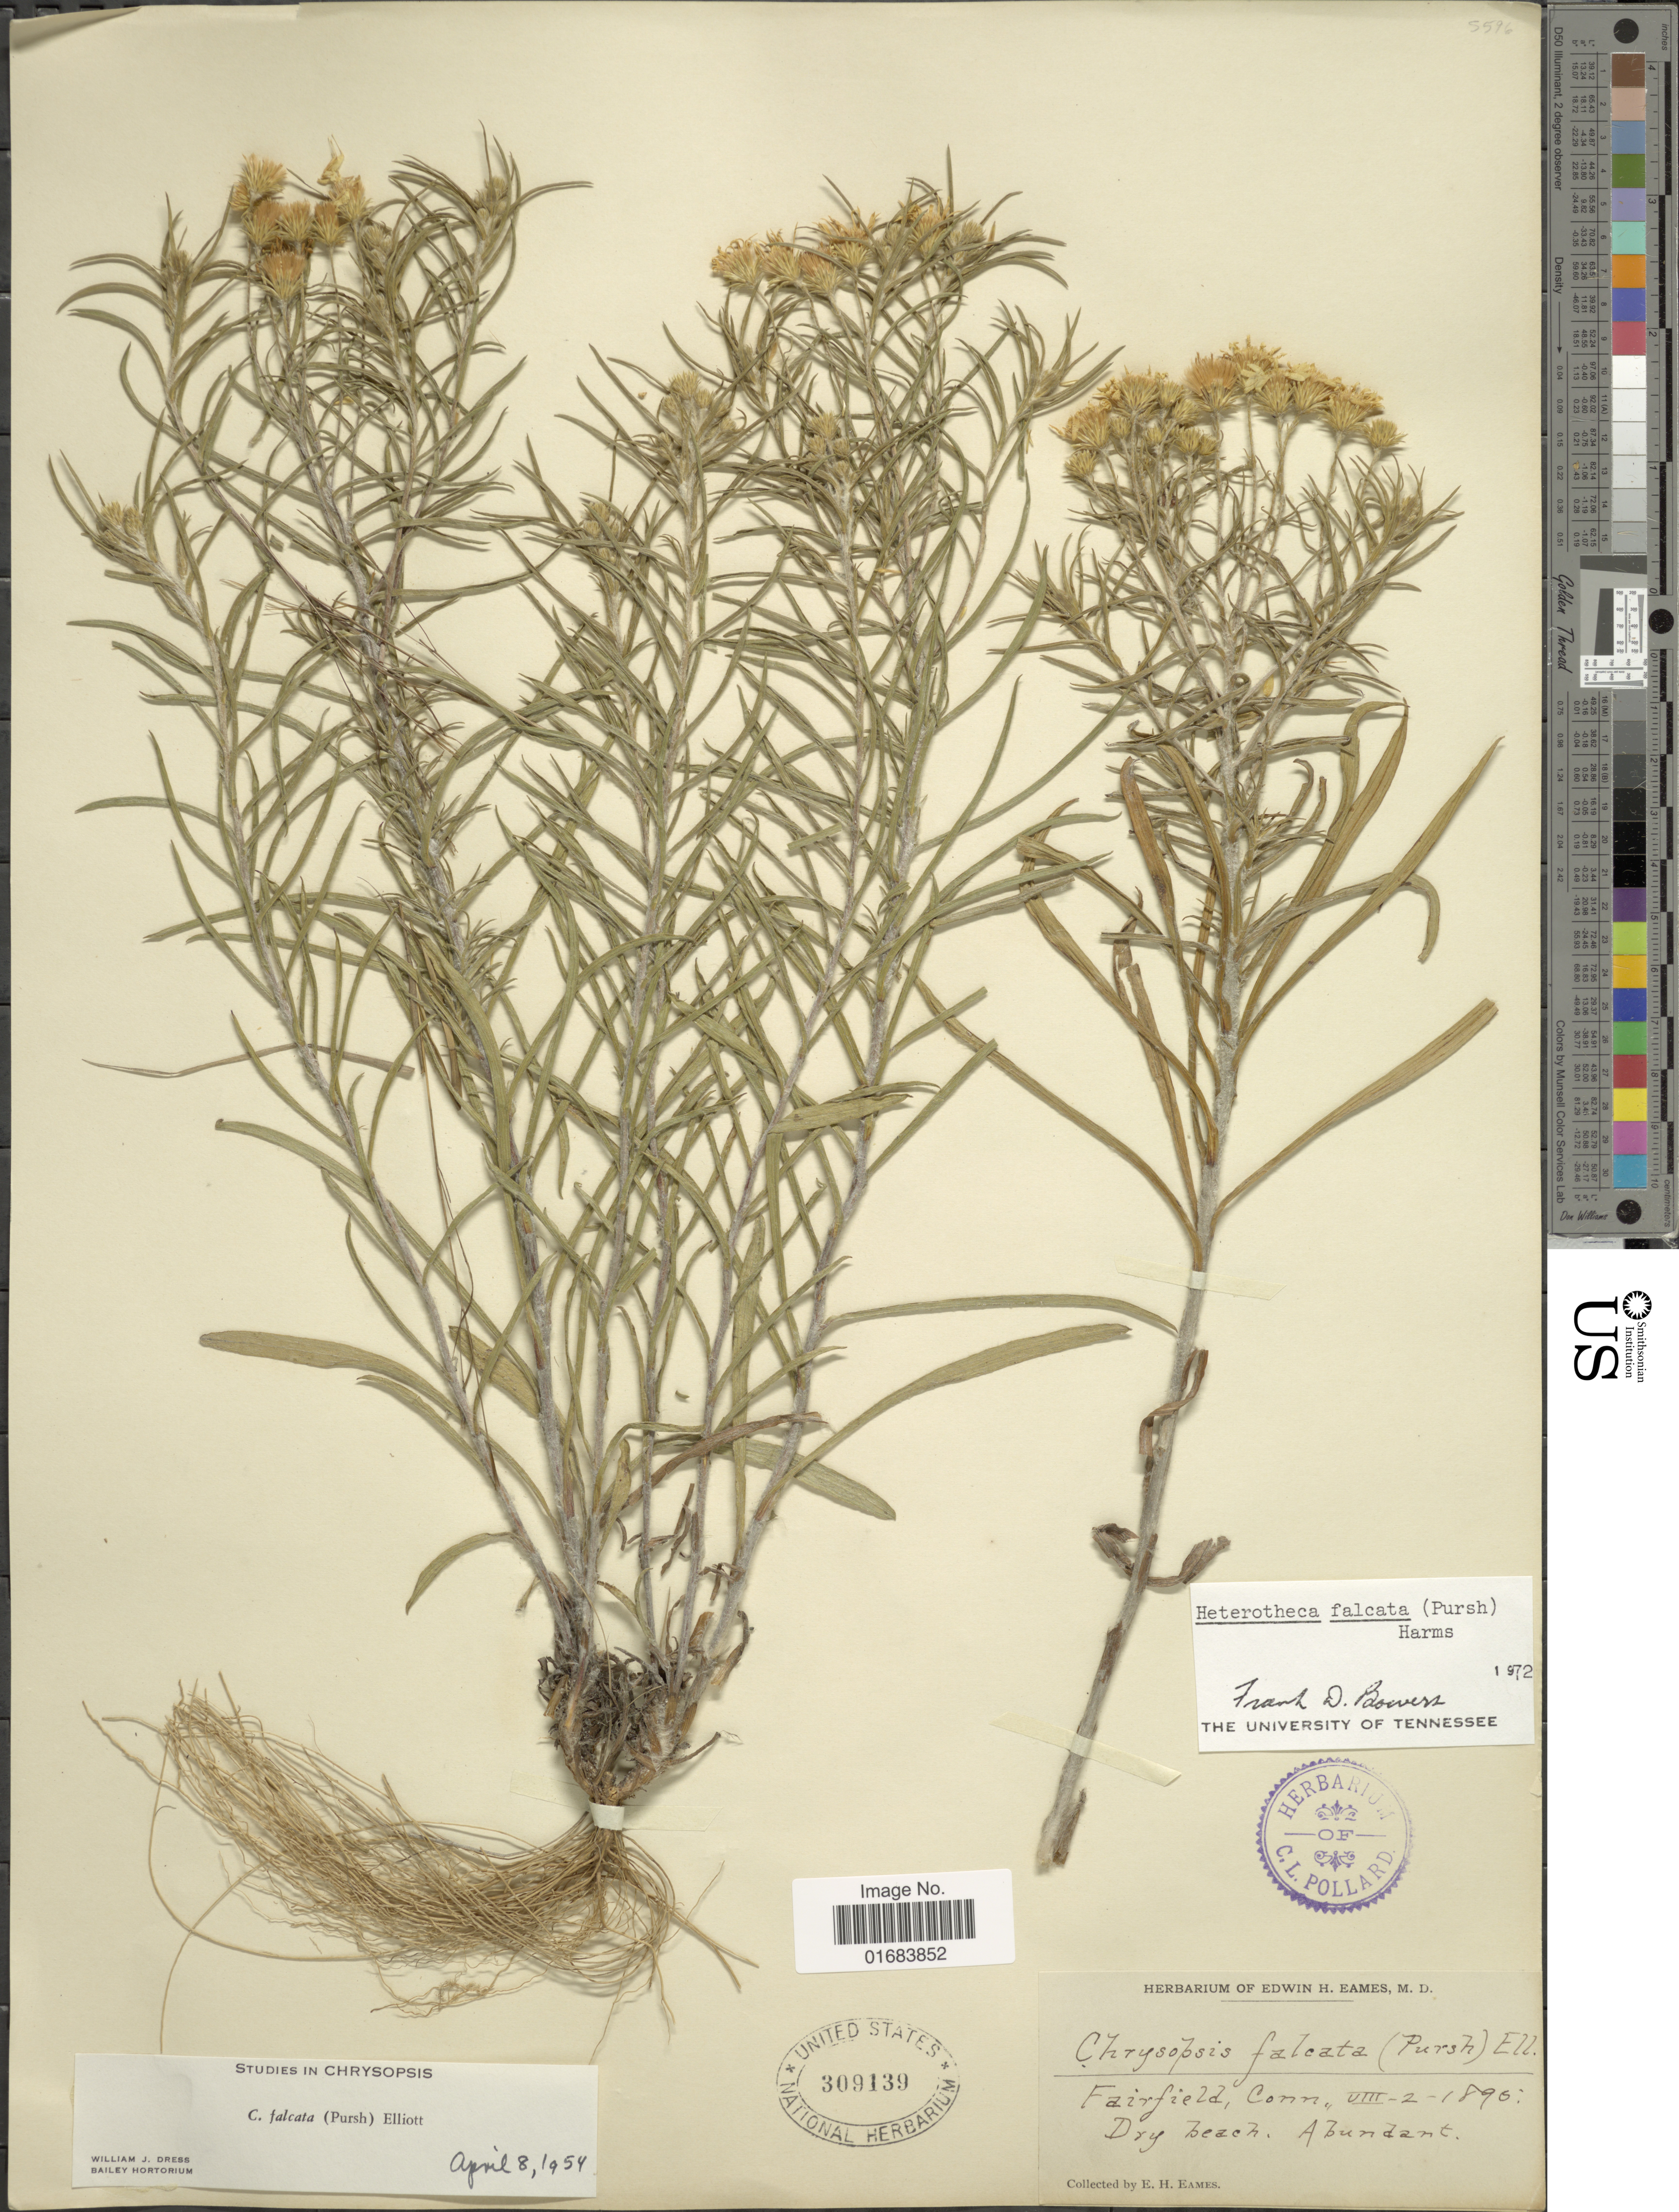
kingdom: Plantae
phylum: Tracheophyta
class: Magnoliopsida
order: Asterales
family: Asteraceae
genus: Pityopsis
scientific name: Pityopsis falcata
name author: (Pursh) Nutt.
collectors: E. H. Eames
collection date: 1890-08-02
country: United States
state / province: Connecticut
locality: Fairfield,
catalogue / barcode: US 309139